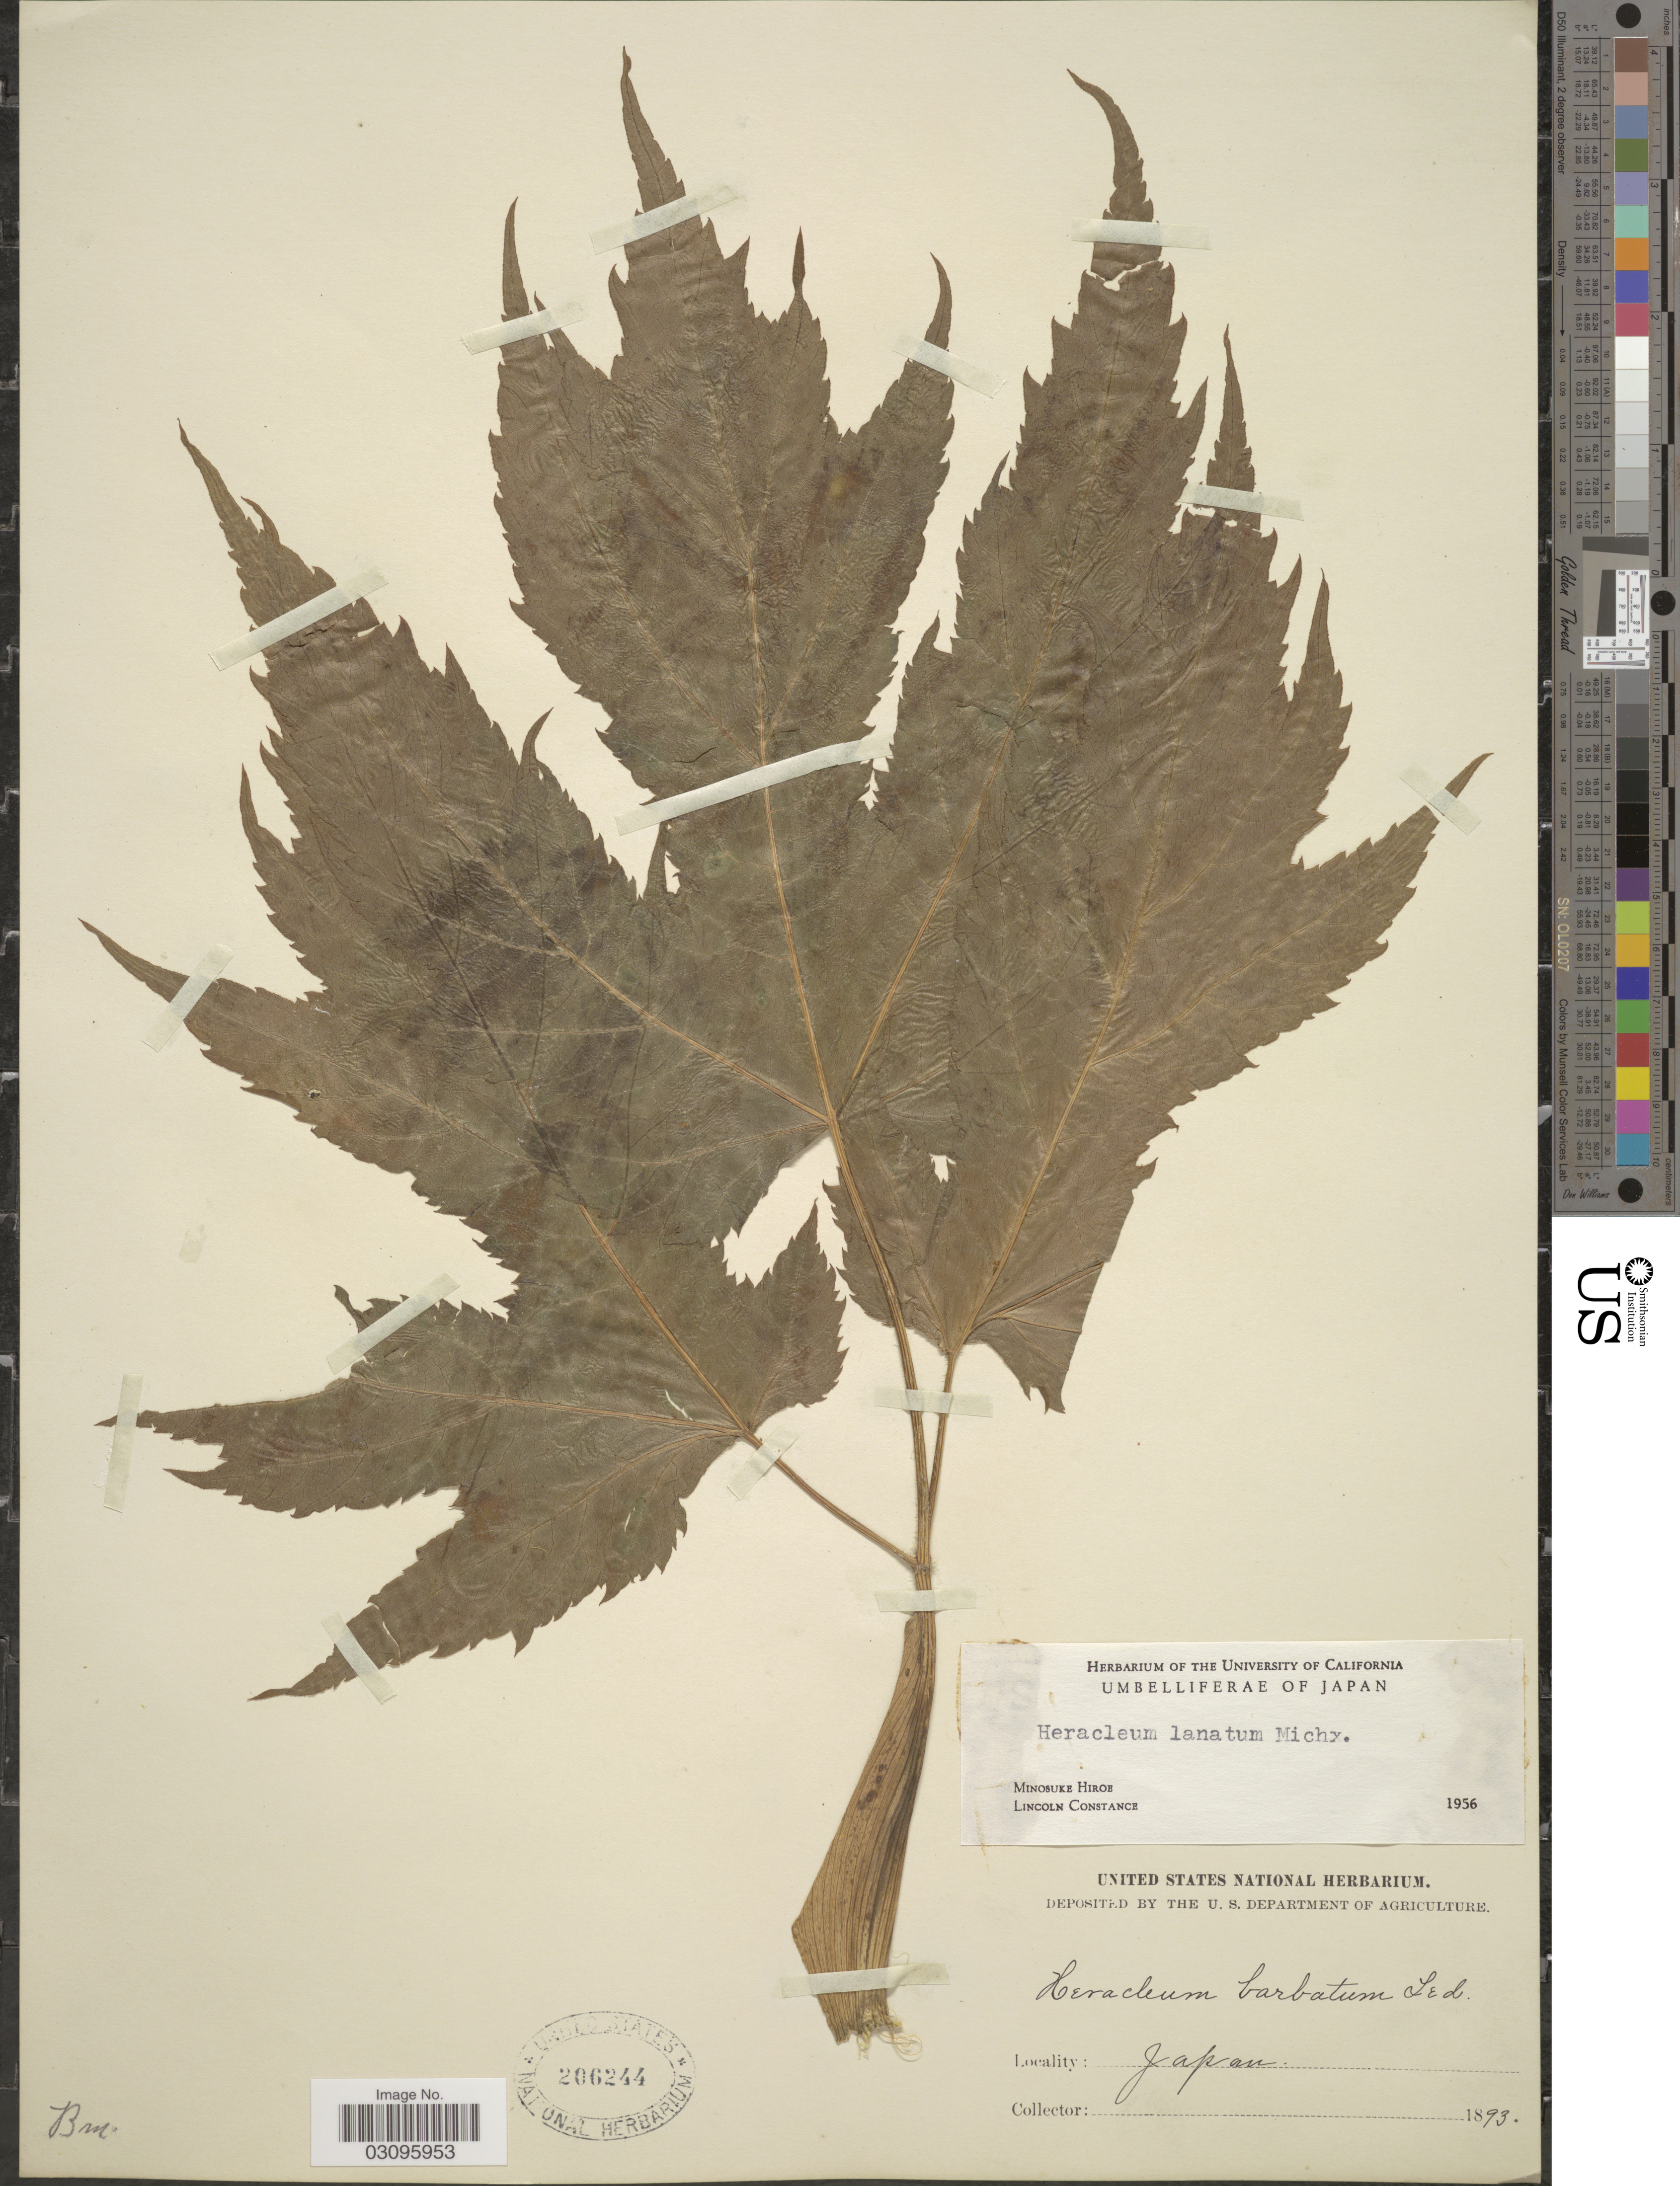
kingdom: Plantae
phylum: Tracheophyta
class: Magnoliopsida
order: Apiales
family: Apiaceae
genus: Heracleum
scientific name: Heracleum lanatum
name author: Michx.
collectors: ex herb. United States National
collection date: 1893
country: Japan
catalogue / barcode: US 206244